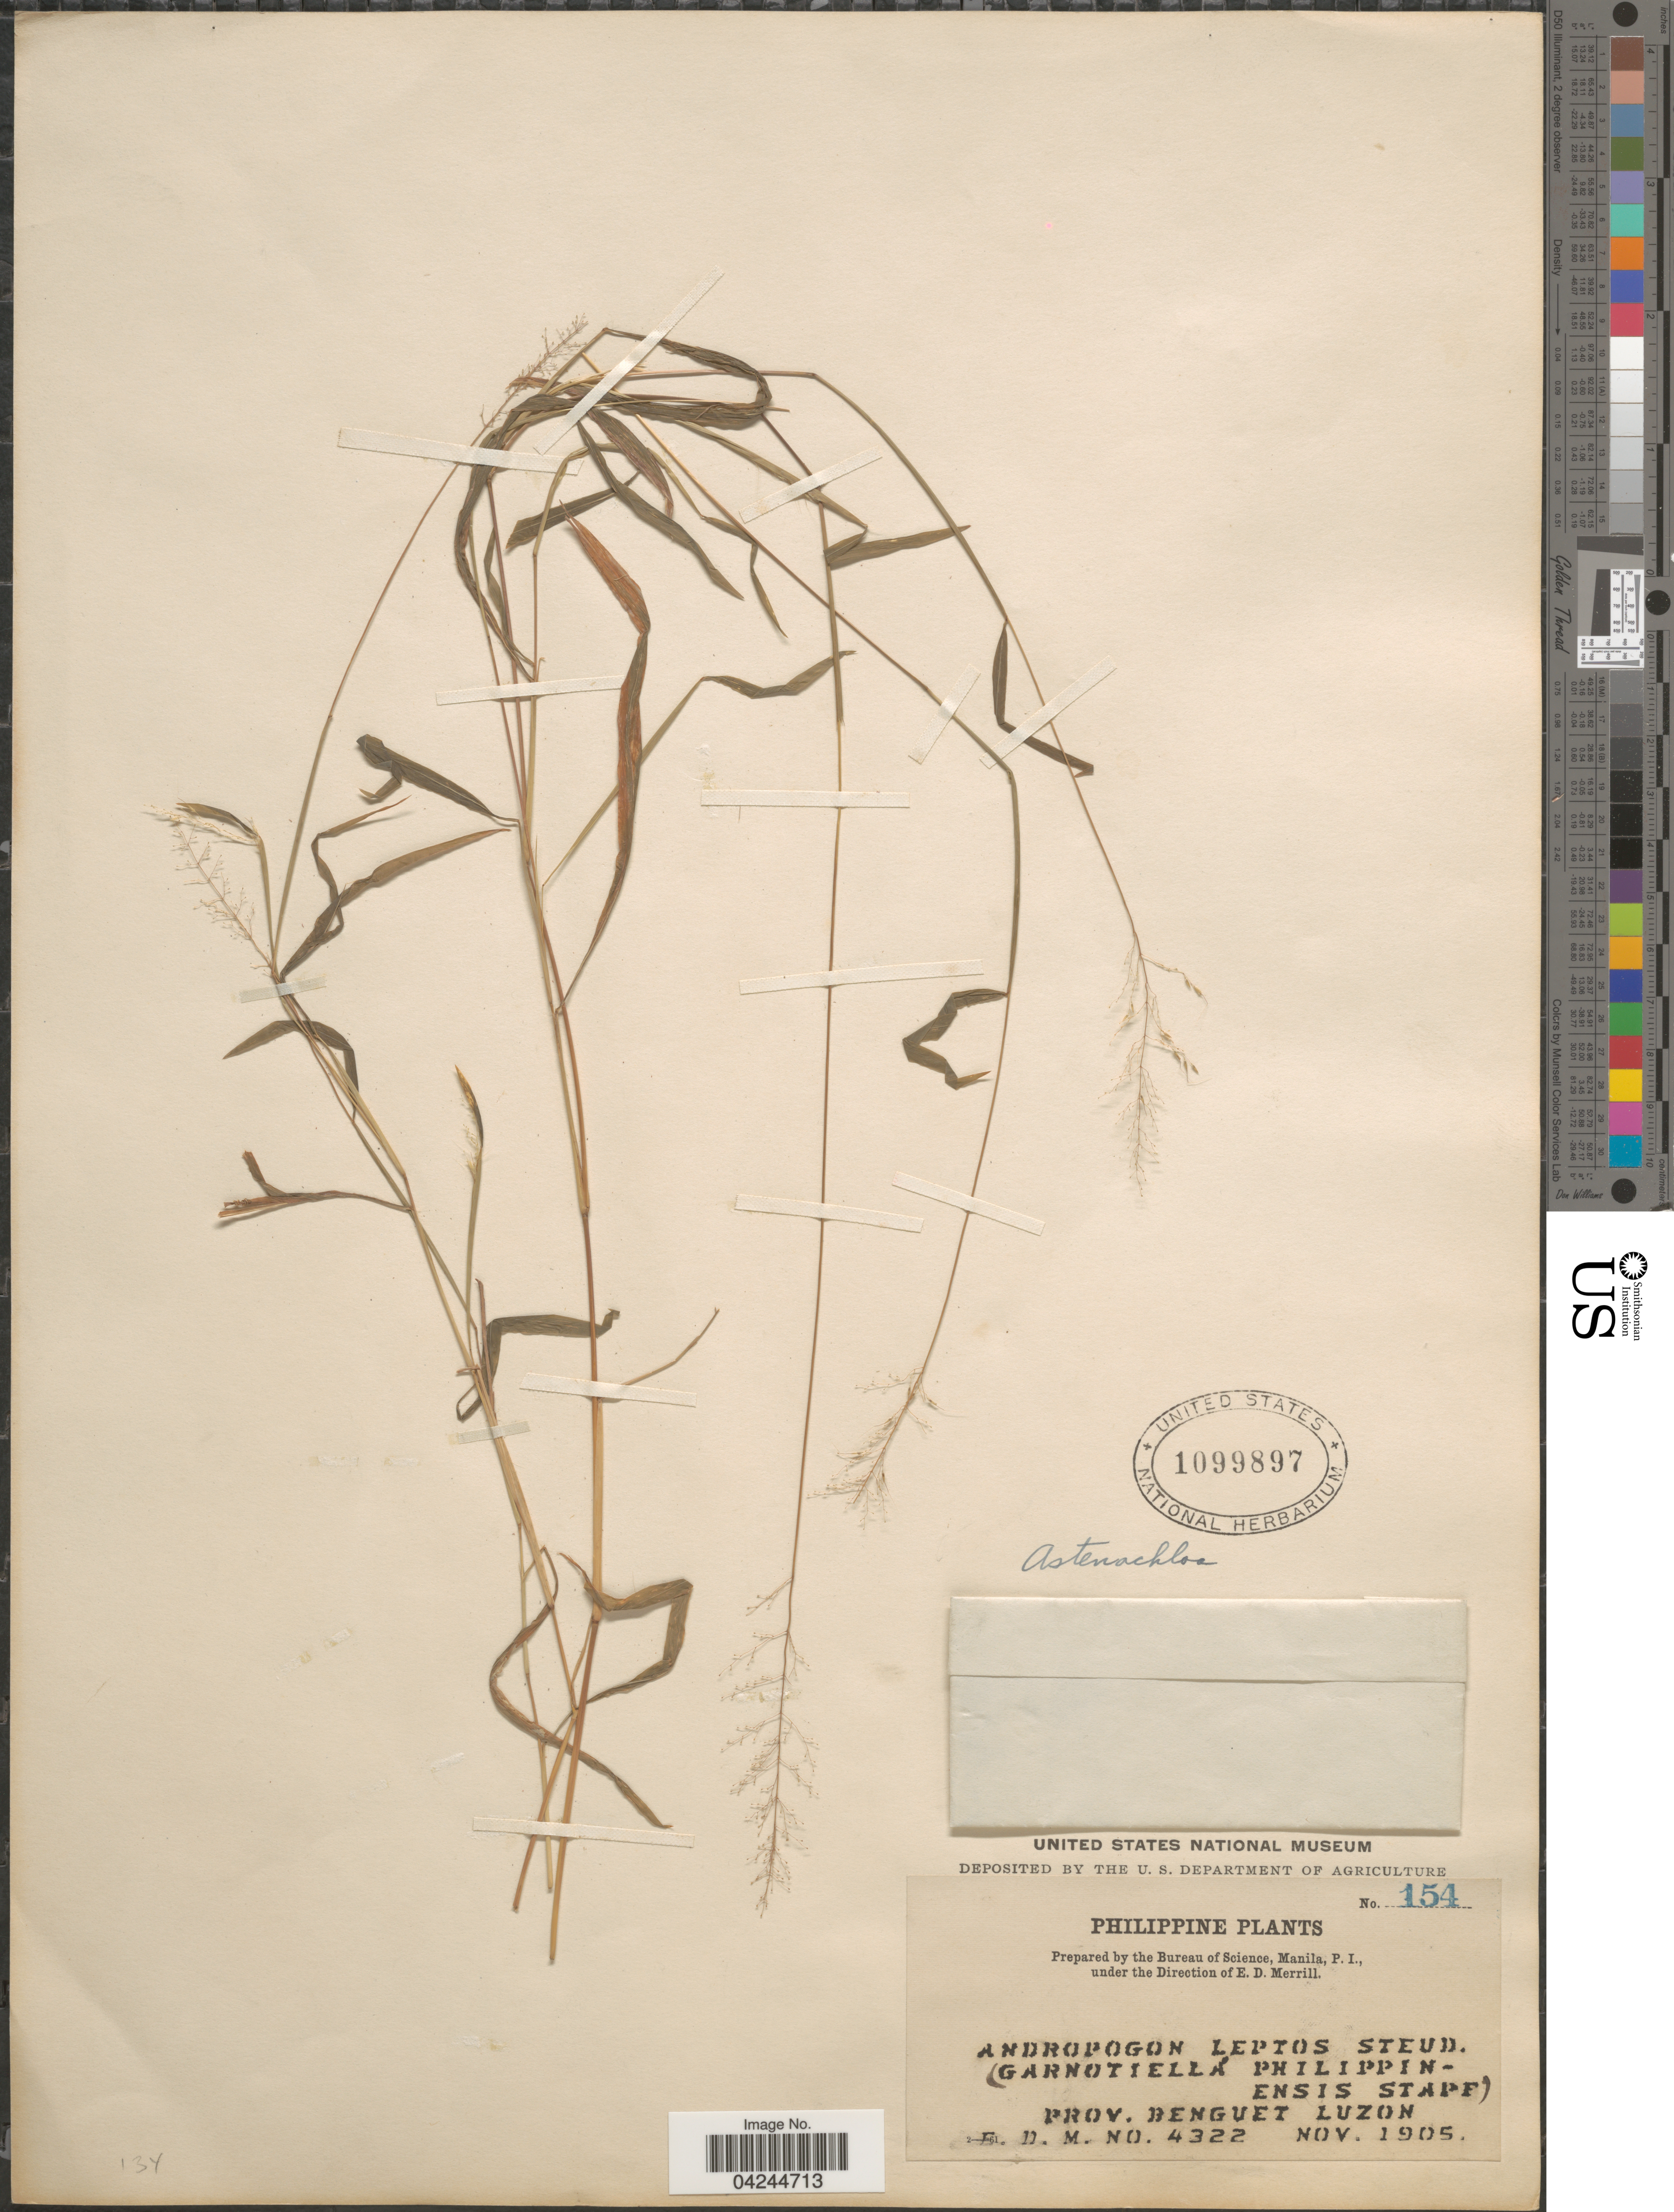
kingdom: Plantae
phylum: Tracheophyta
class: Liliopsida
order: Poales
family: Poaceae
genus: Asthenochloa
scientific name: Asthenochloa tenera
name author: Büse in Miq.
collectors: E. D. Merrill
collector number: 4322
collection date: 1905-11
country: Philippines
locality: Prov. Benguet, Luzon.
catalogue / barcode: US 1099897